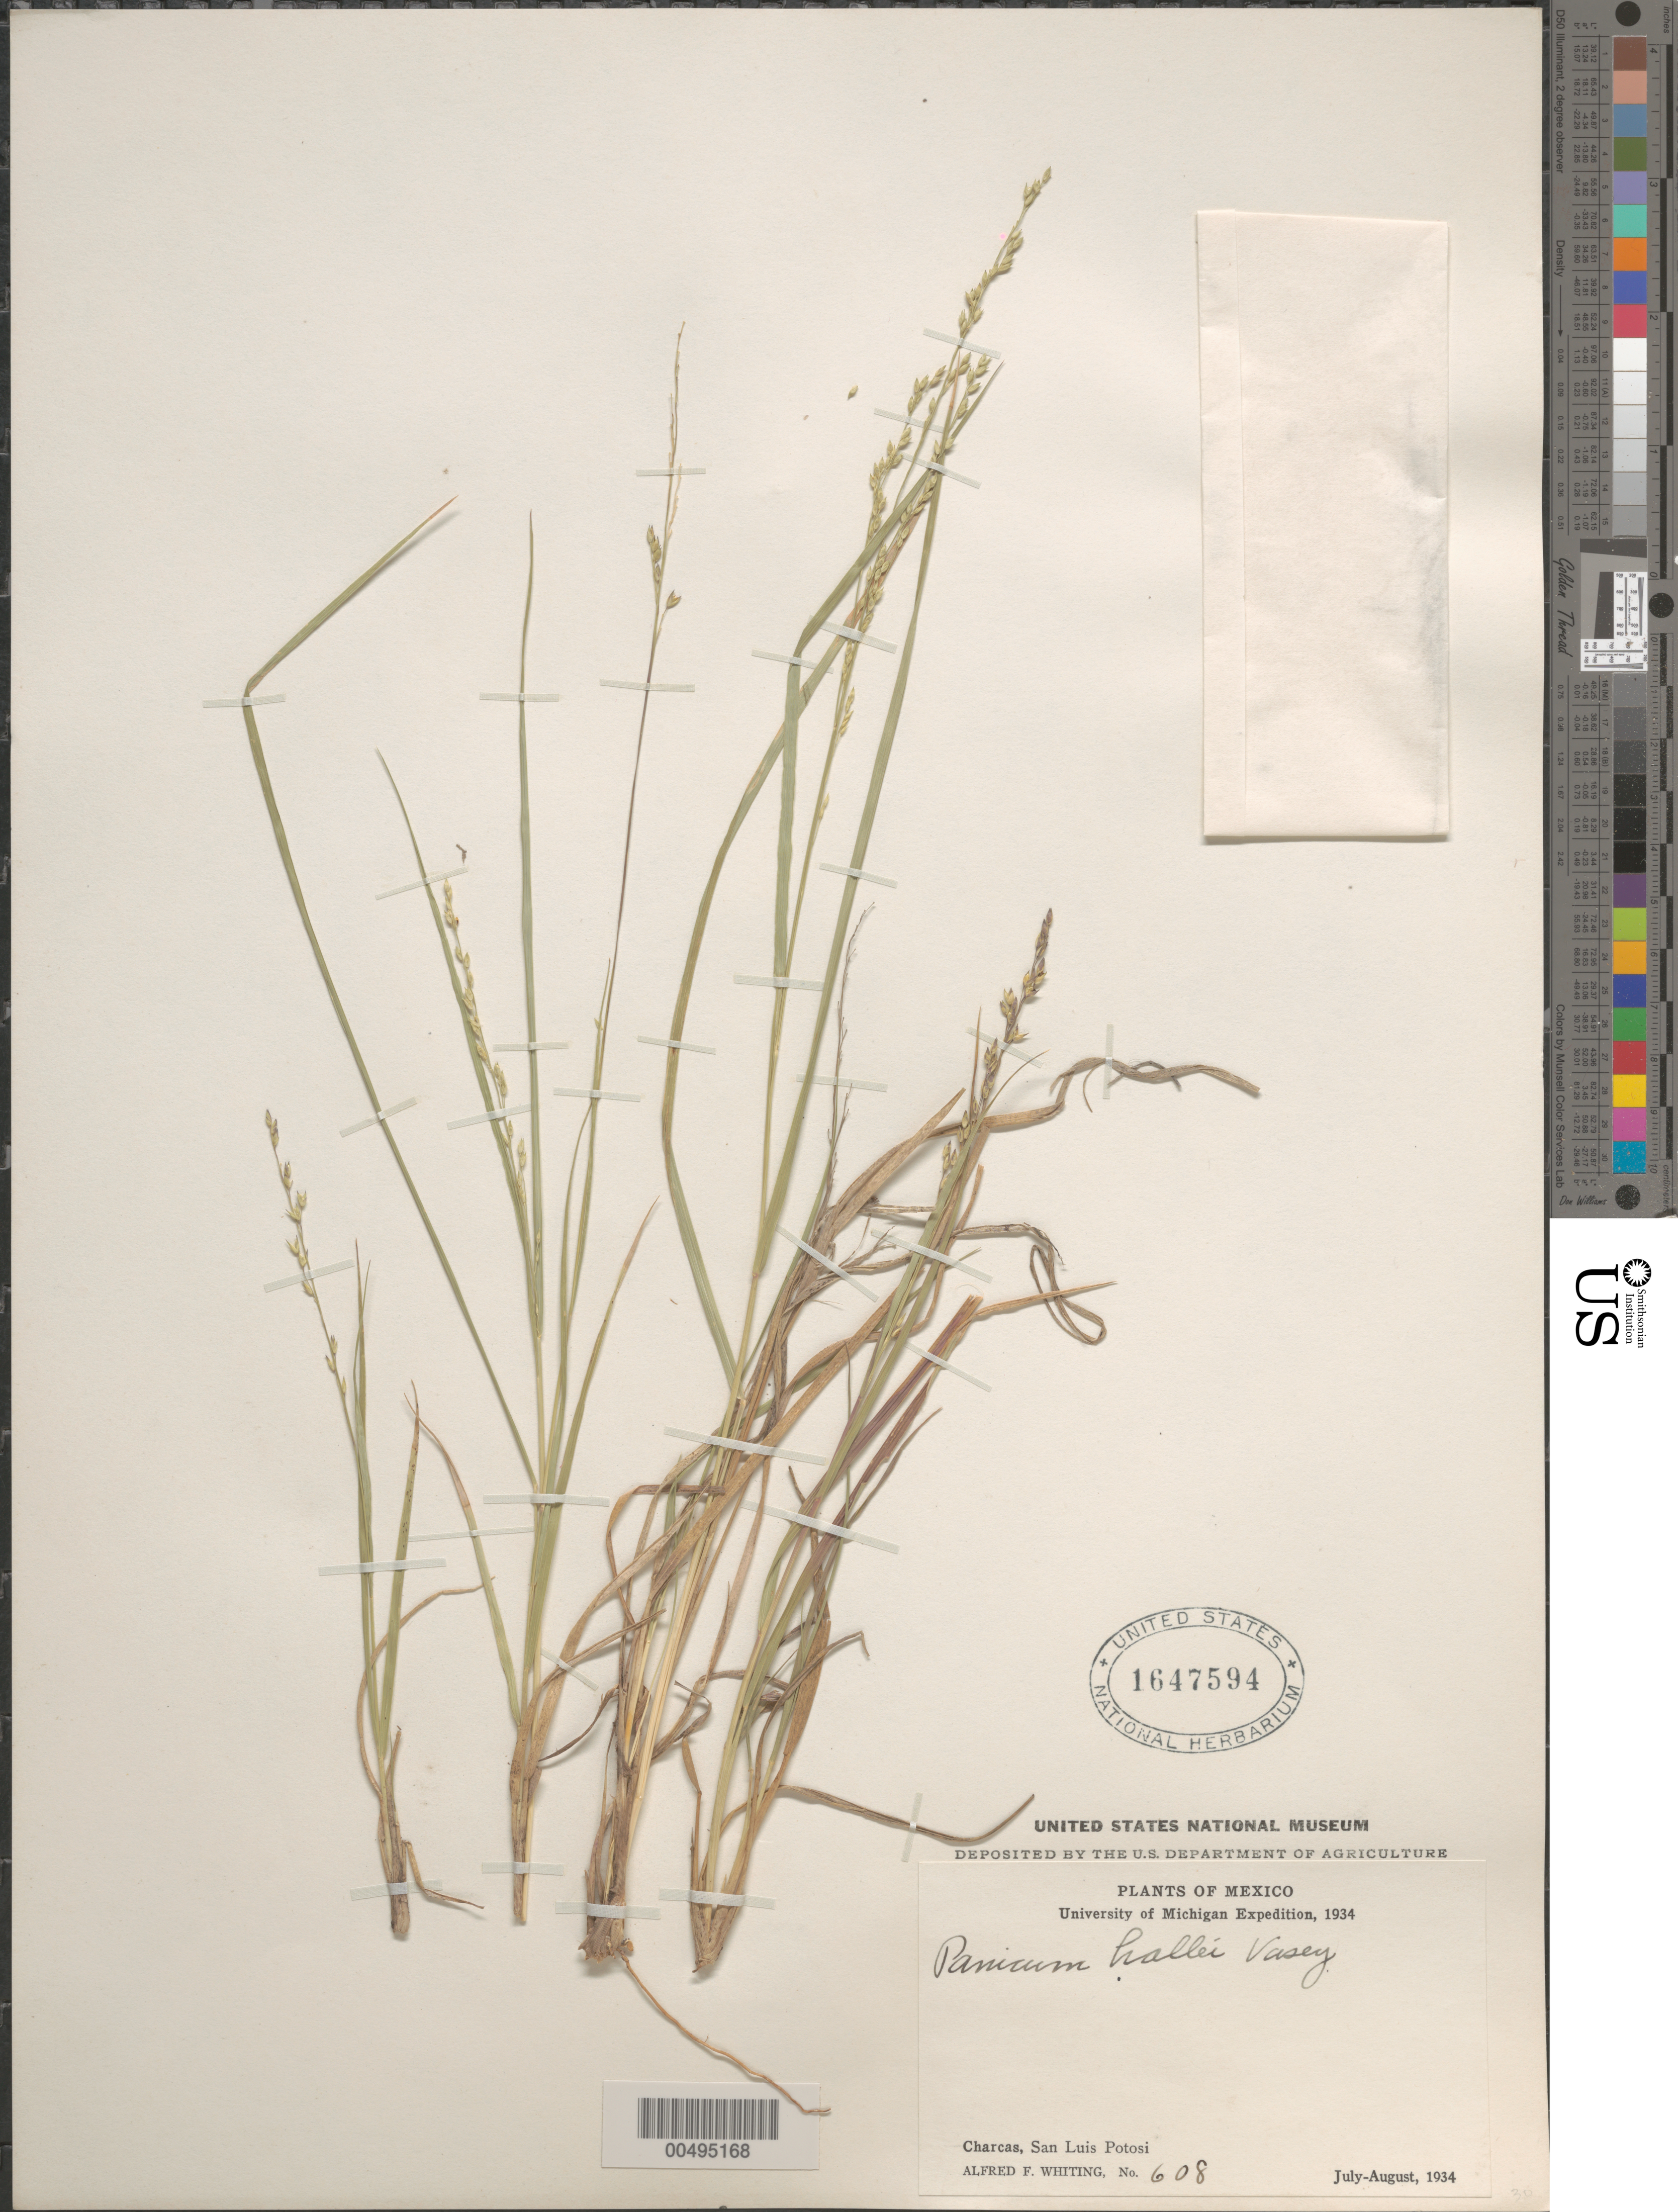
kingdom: Plantae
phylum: Tracheophyta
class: Liliopsida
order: Poales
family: Poaceae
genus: Panicum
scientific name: Panicum hallii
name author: Vasey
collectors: A. F. Whiting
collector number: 608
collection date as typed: Jul 1934 to Aug 1934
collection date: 1934-07/1934-08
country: Mexico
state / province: San Luis Potosi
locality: Charcas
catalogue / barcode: US 1647594